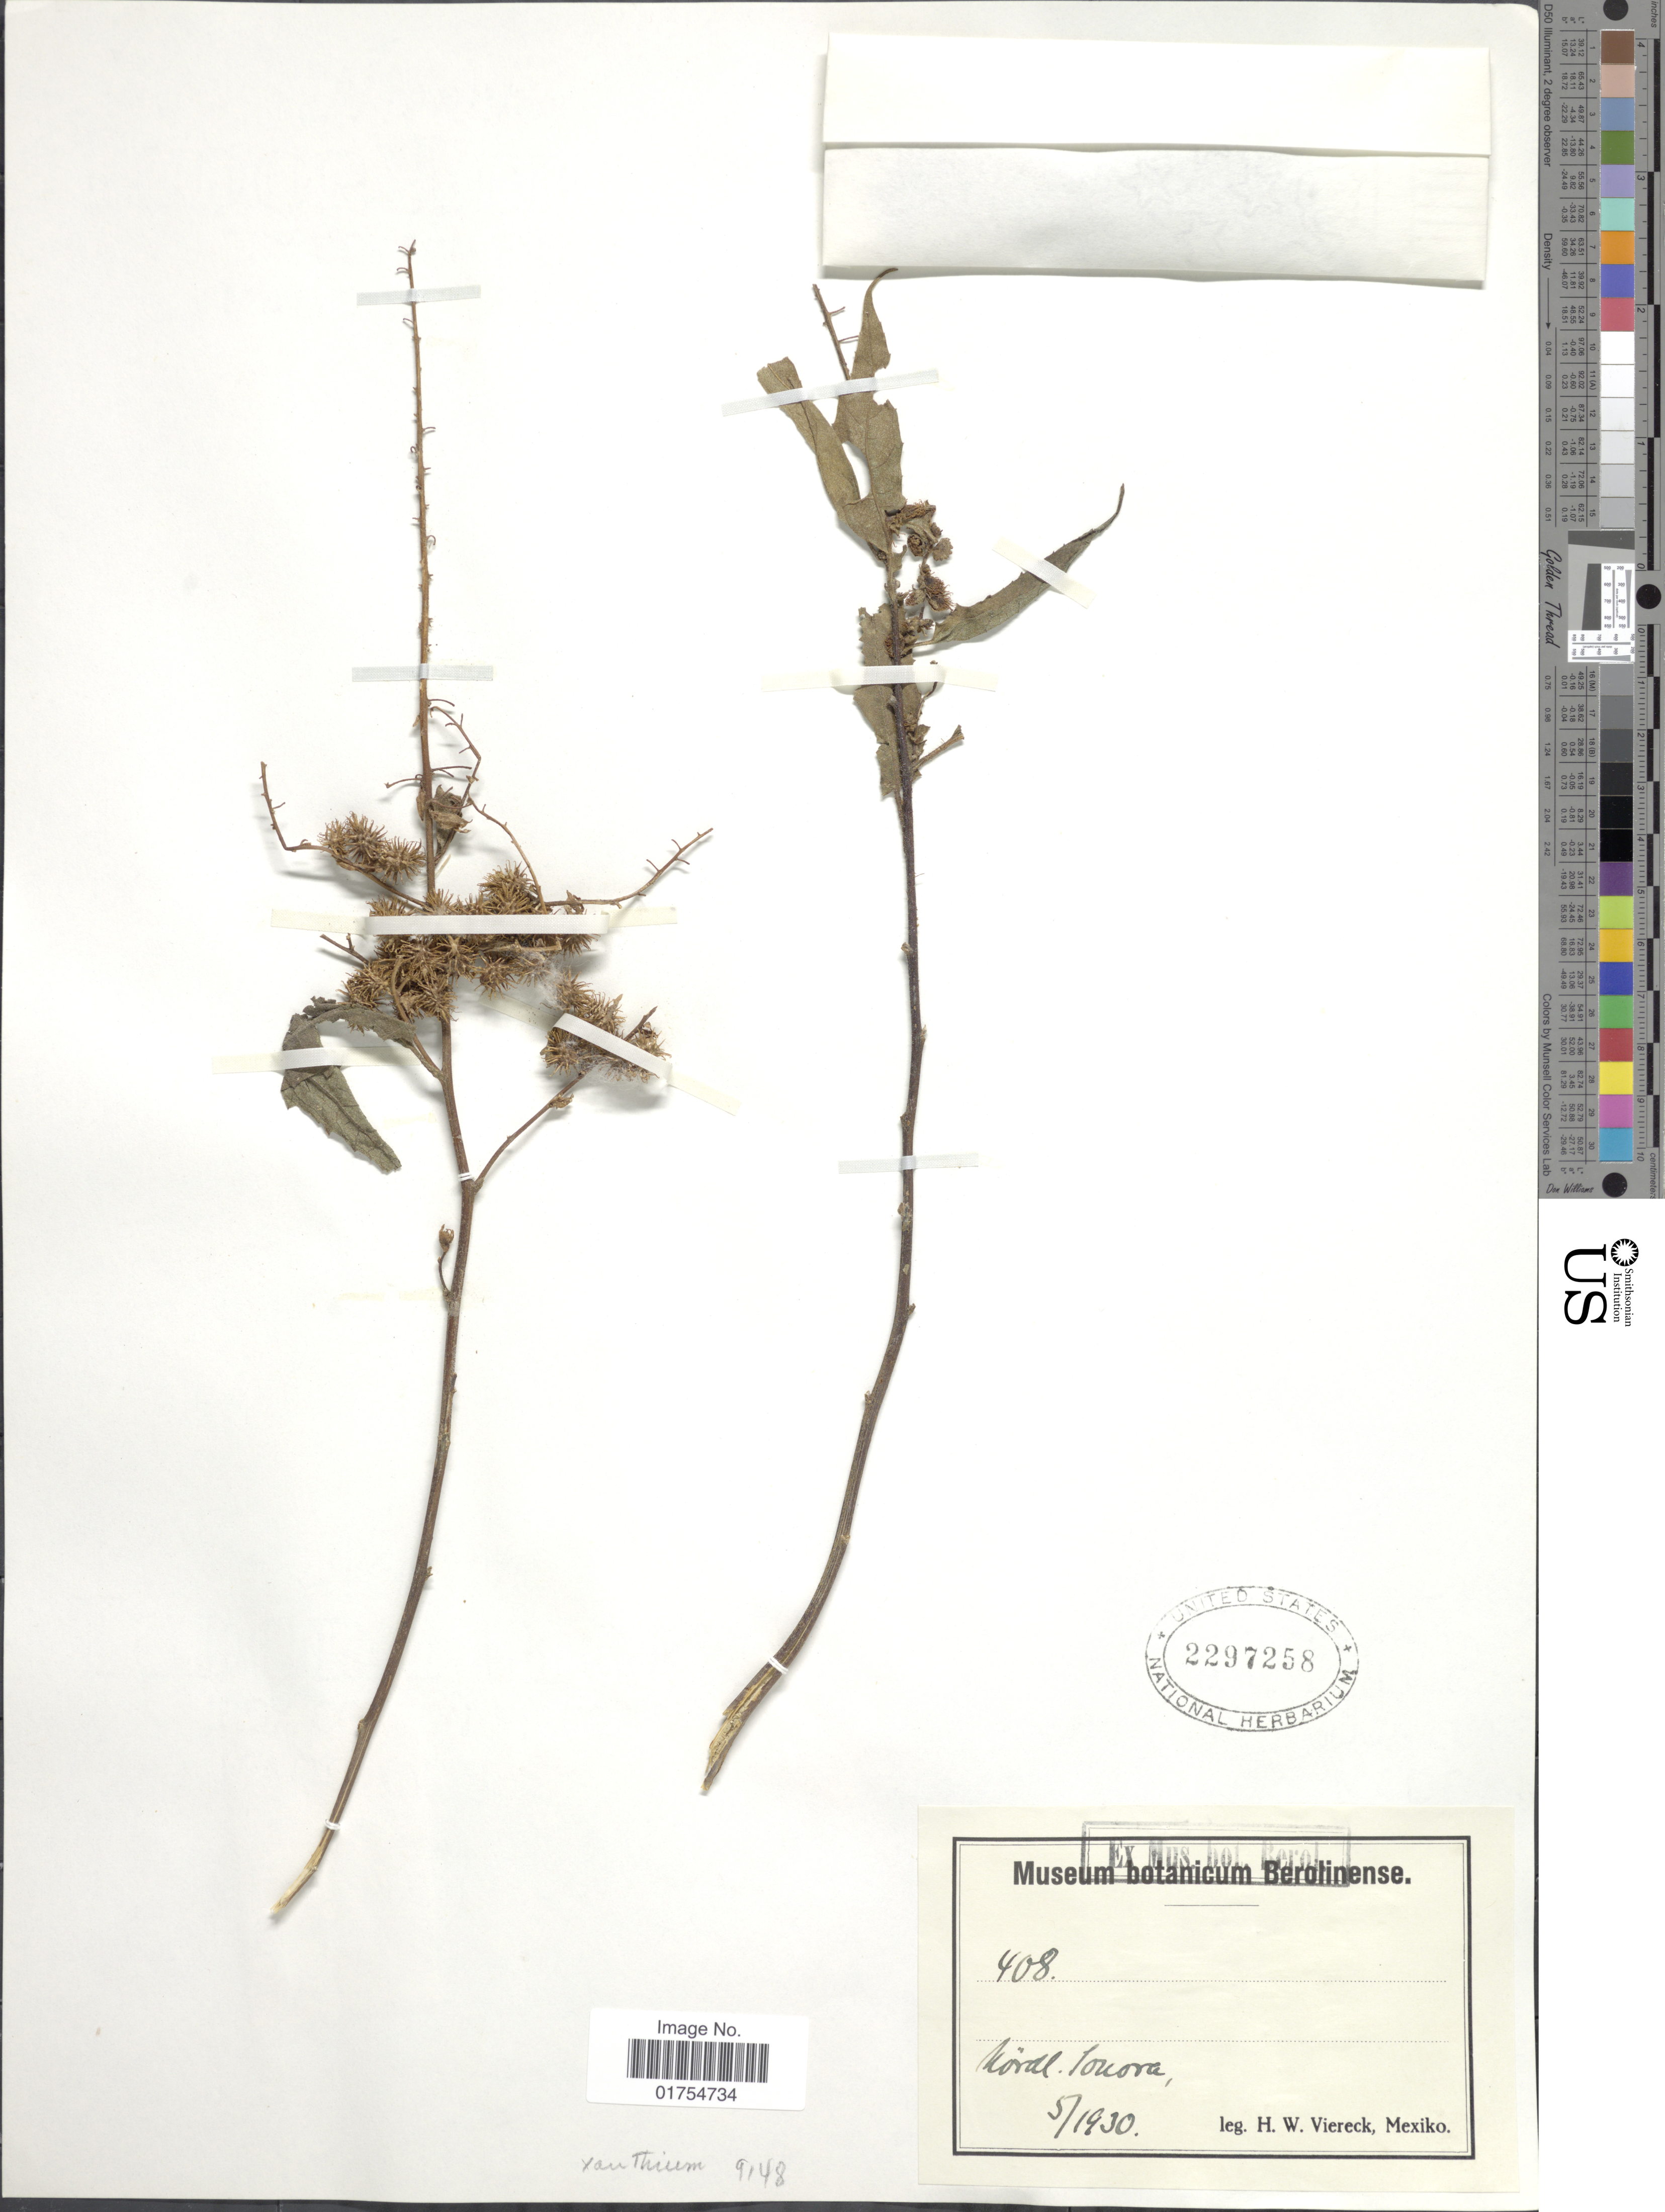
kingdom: Plantae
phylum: Tracheophyta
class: Magnoliopsida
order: Asterales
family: Asteraceae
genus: Franseria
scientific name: Franseria ambrosioides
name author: Cav.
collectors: H. W. Viereck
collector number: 408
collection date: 1930-05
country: Mexico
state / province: Sonora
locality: Nordl. Sonora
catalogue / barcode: US 2297258